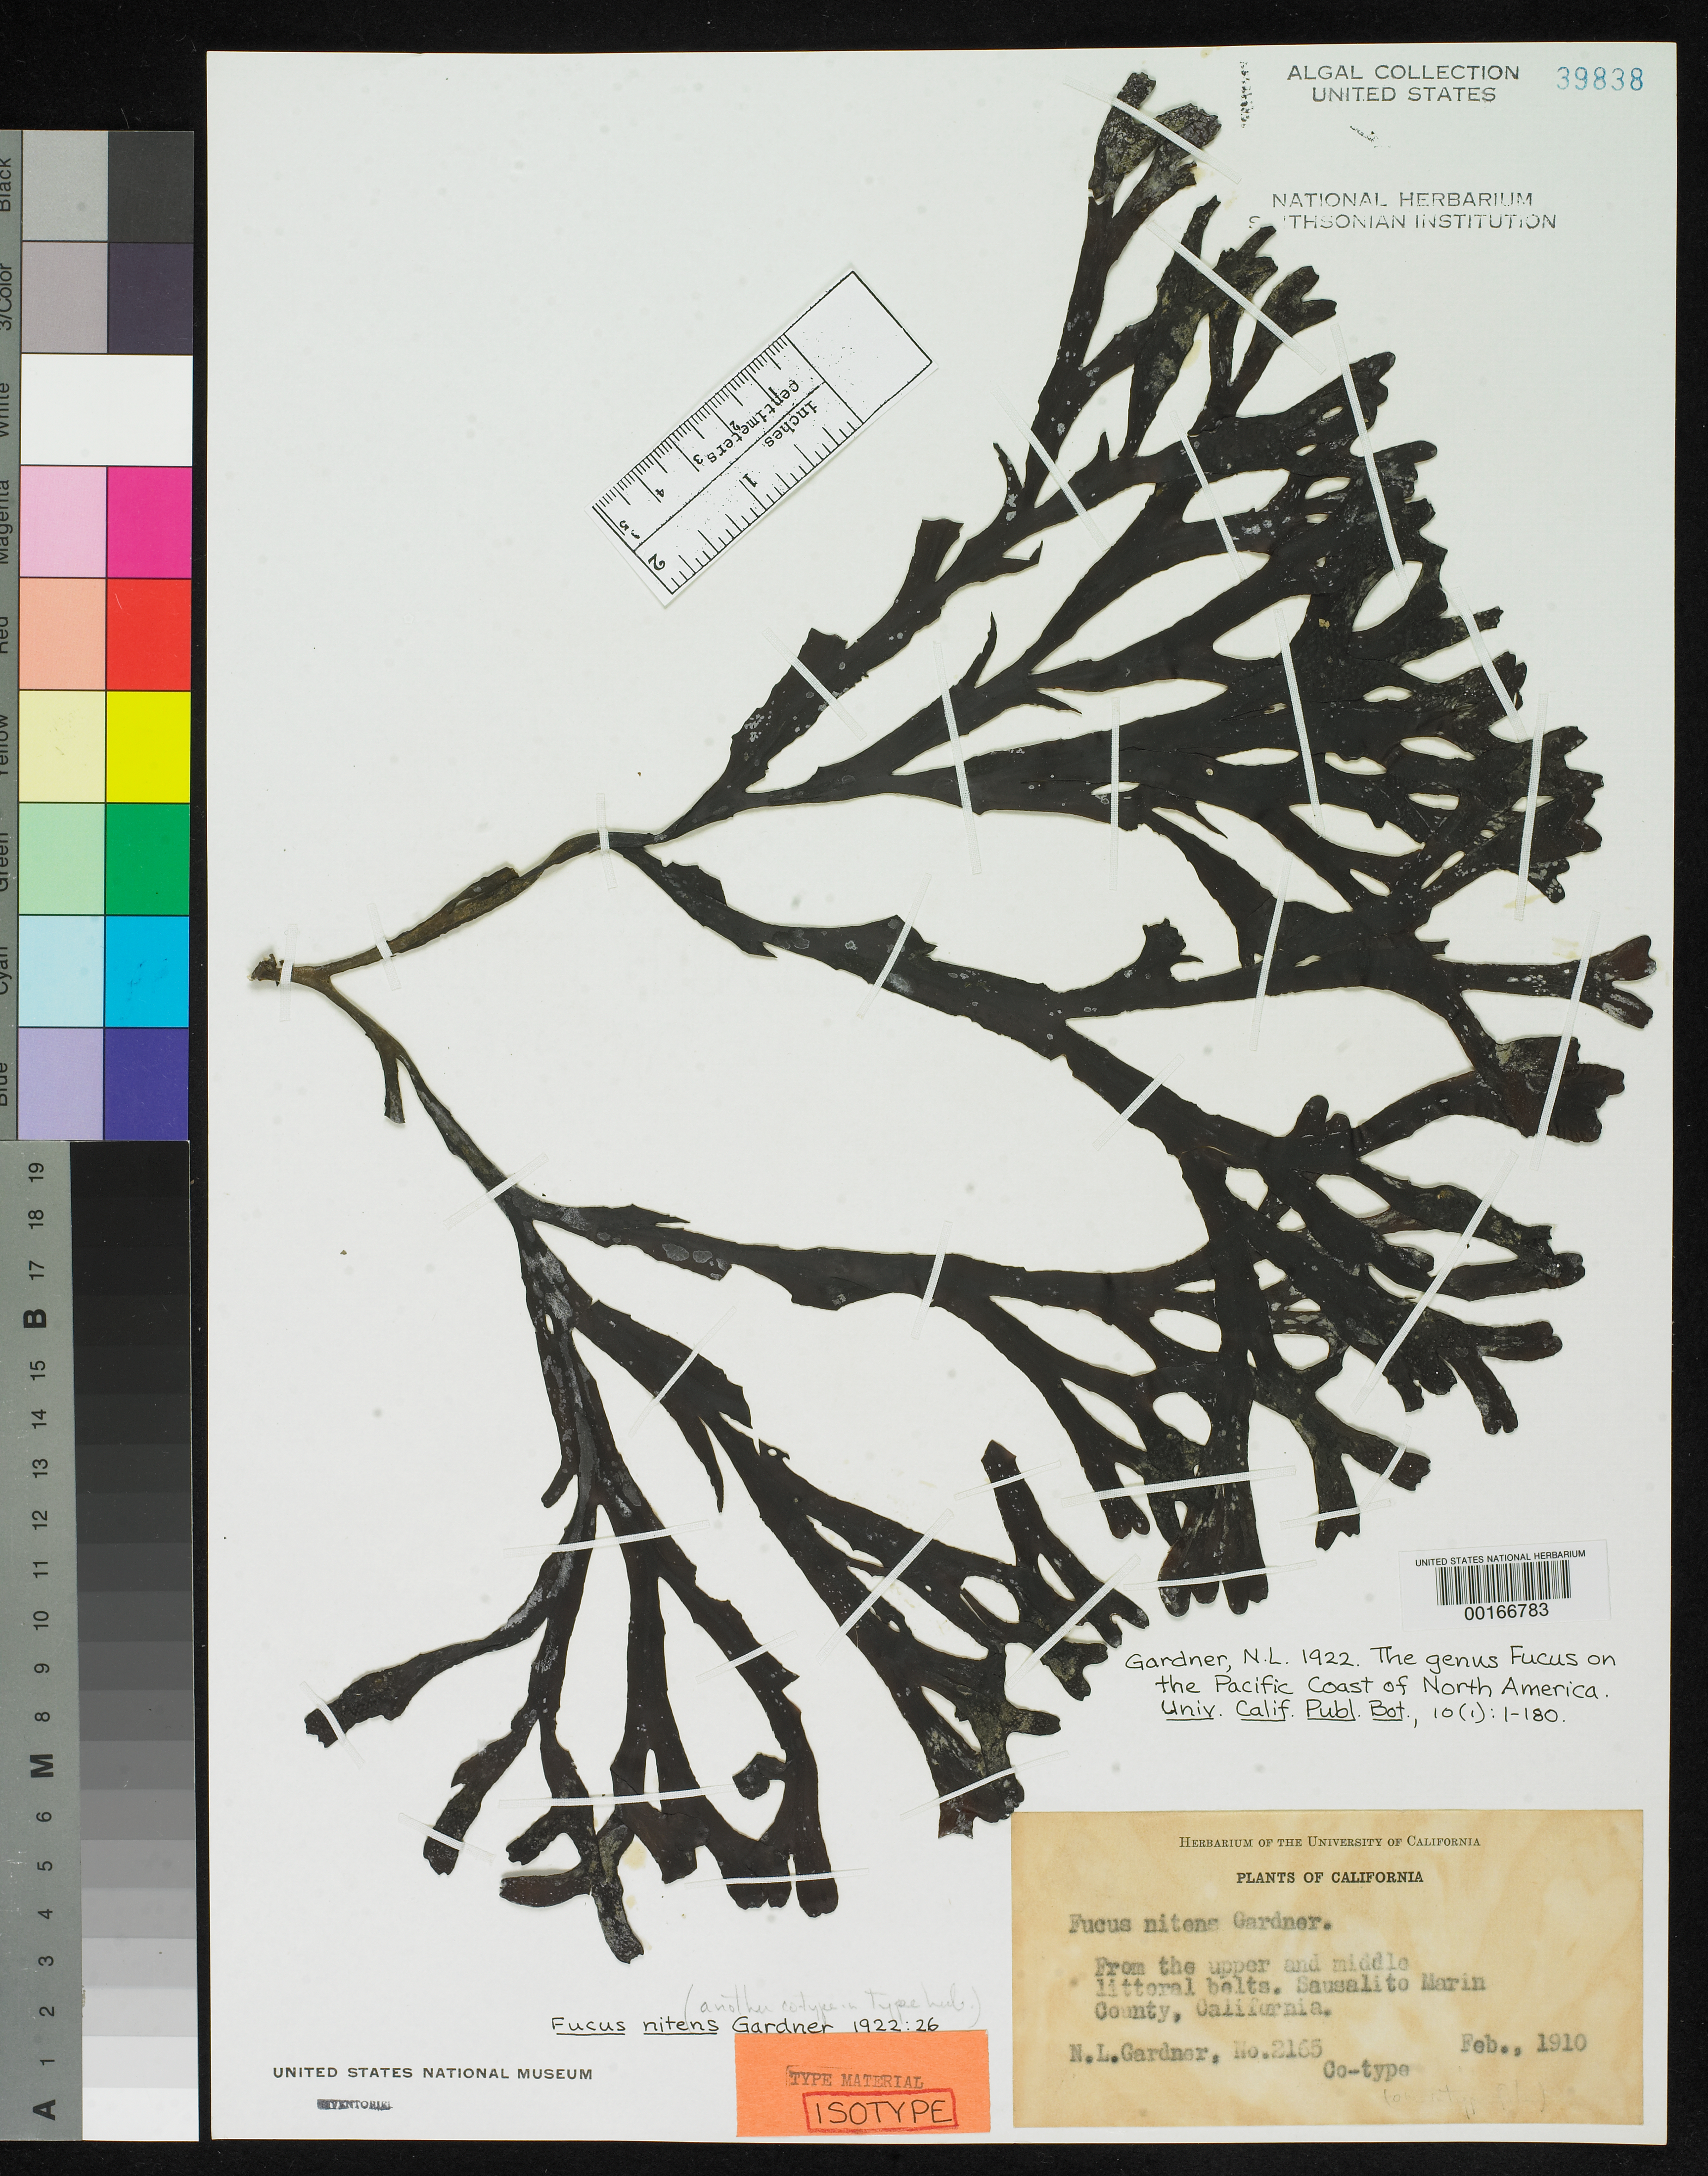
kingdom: Chromista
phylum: Ochrophyta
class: Phaeophyceae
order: Fucales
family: Fucaceae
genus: Fucus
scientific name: Fucus nitens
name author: N.L. Gardner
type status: Isotype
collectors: N. Gardner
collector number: NLG 2165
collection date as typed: Feb 1910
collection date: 1910-02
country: United States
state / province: California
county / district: Marin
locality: Sausalito.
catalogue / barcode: US 39838